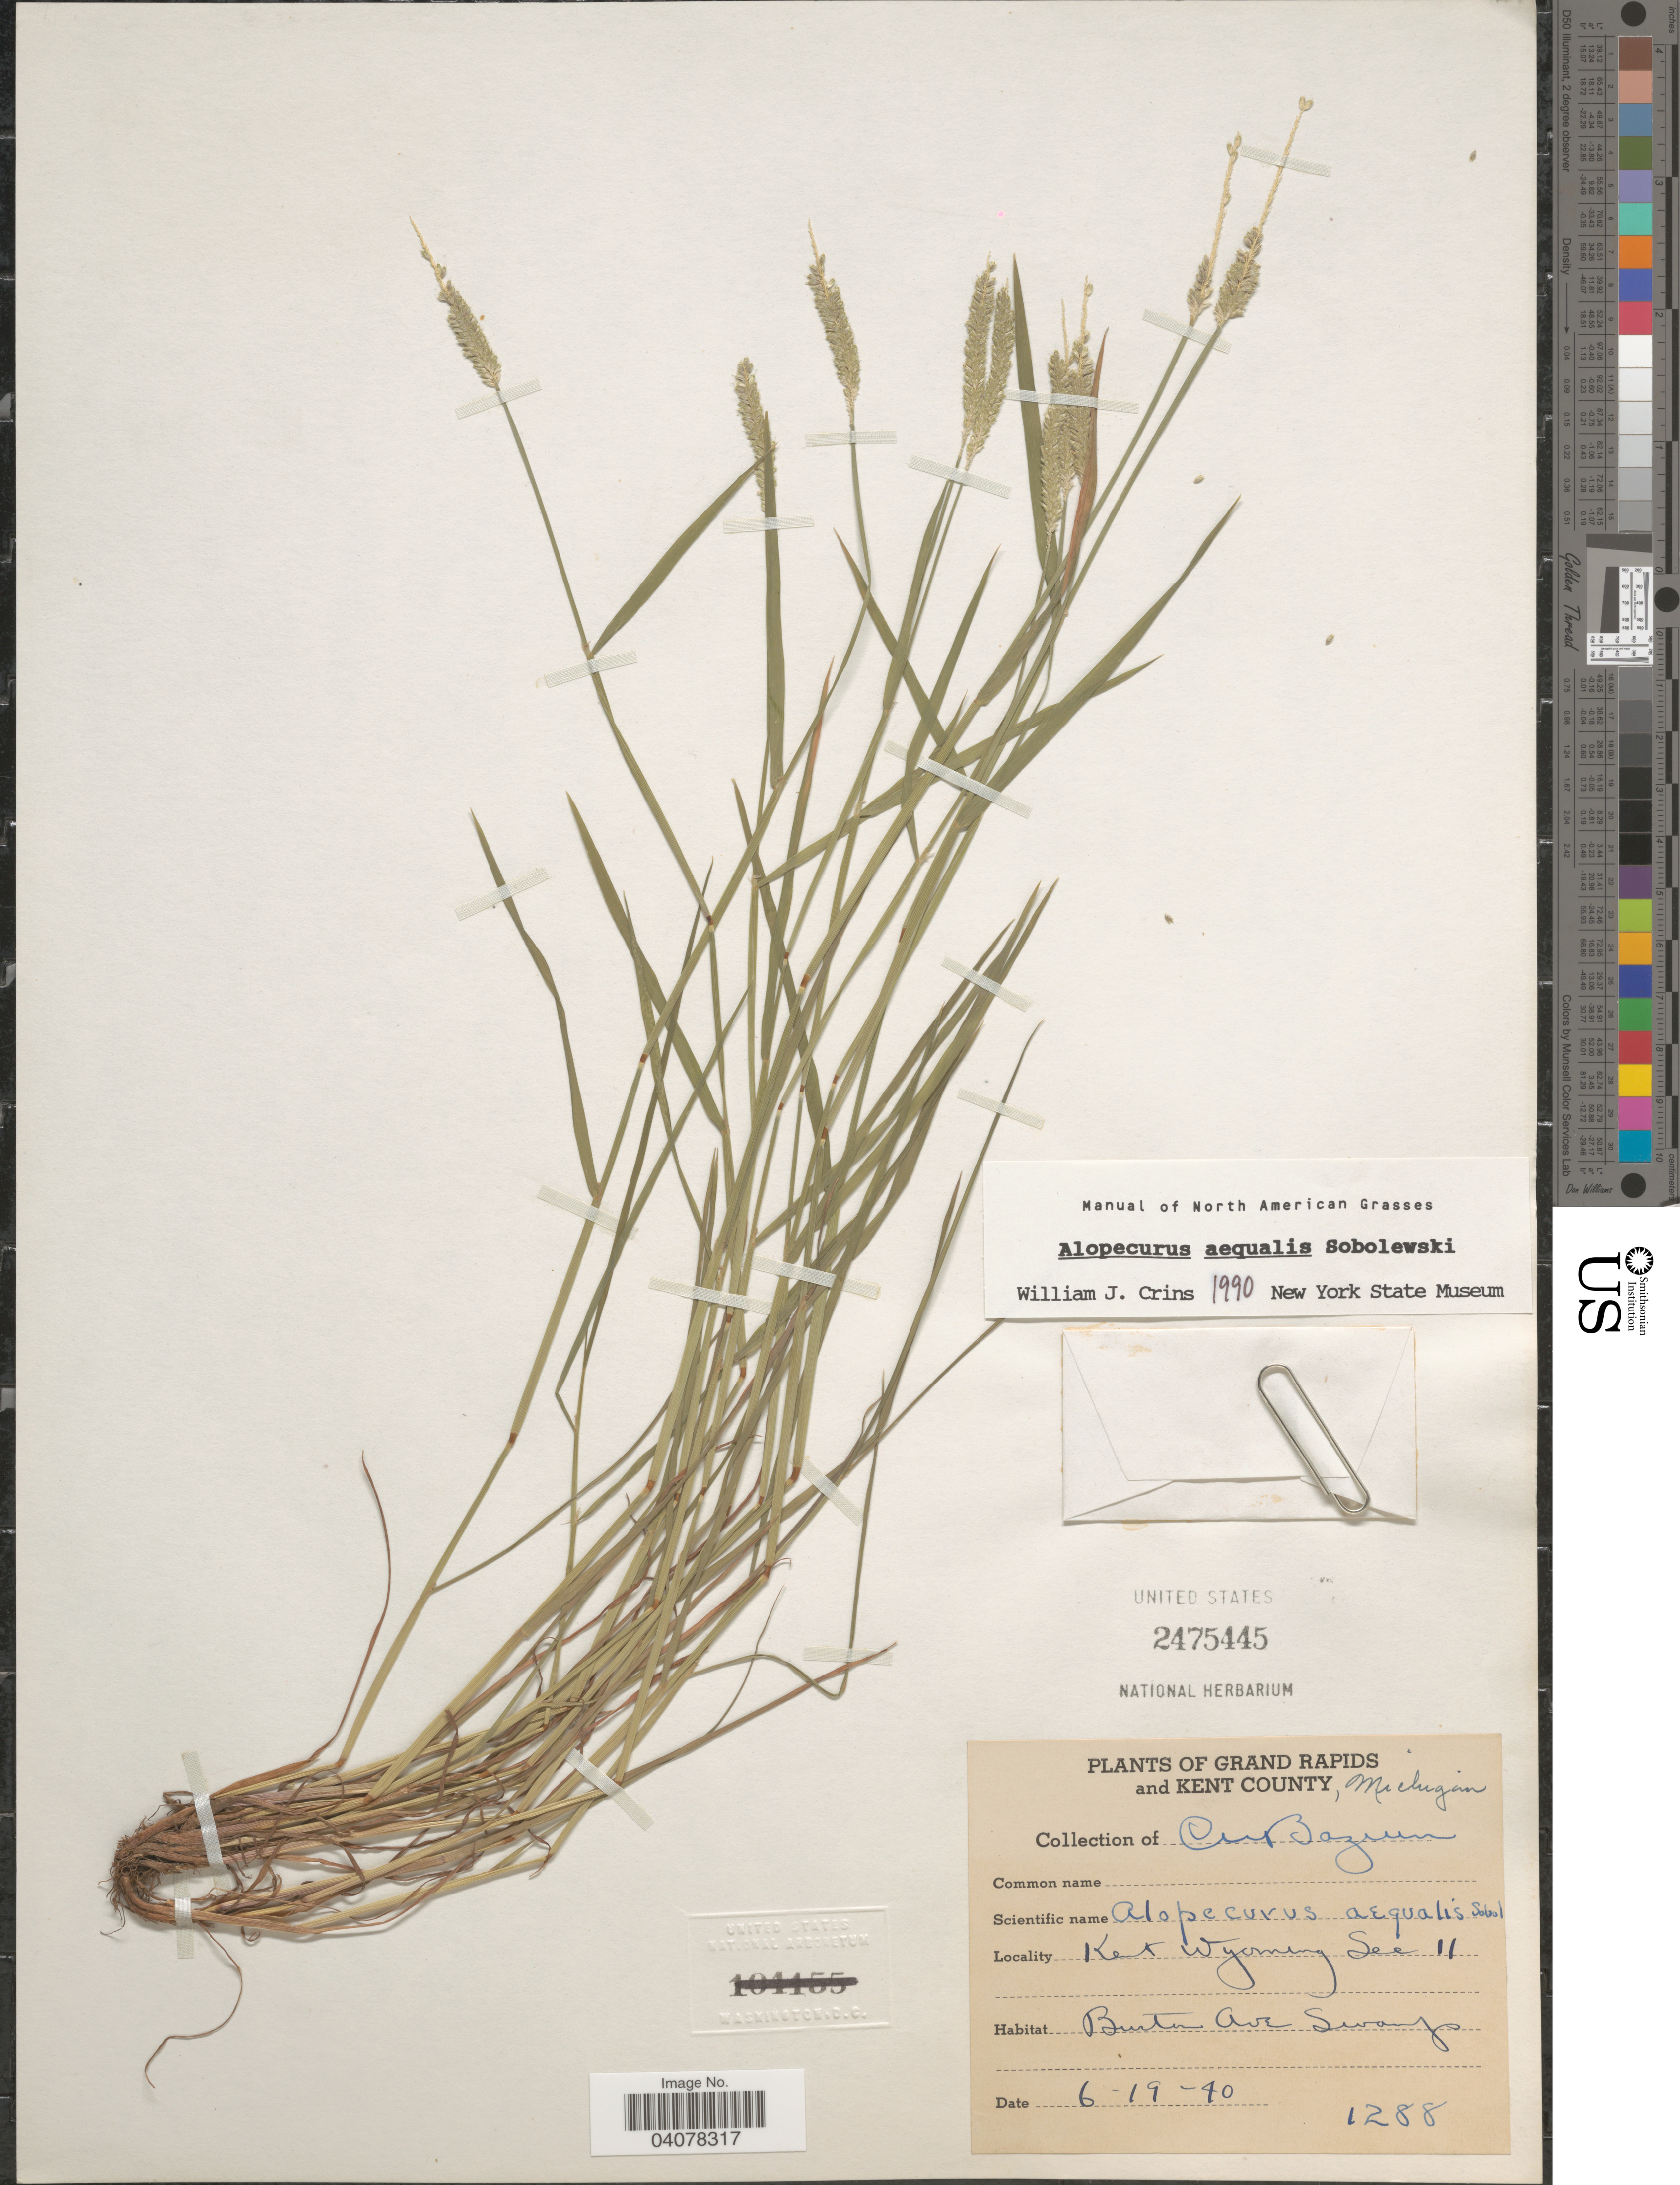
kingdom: Plantae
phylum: Tracheophyta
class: Liliopsida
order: Poales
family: Poaceae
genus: Alopecurus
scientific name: Alopecurus aequalis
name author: Sobol.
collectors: C. Bazuin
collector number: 1288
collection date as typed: Transcribed d/m/y: 19/6/40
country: United States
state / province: Michigan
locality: Grand Rapids and Kent County. Kent Wyoming Sec 11. Burton Ave Swamp.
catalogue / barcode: US 2475445